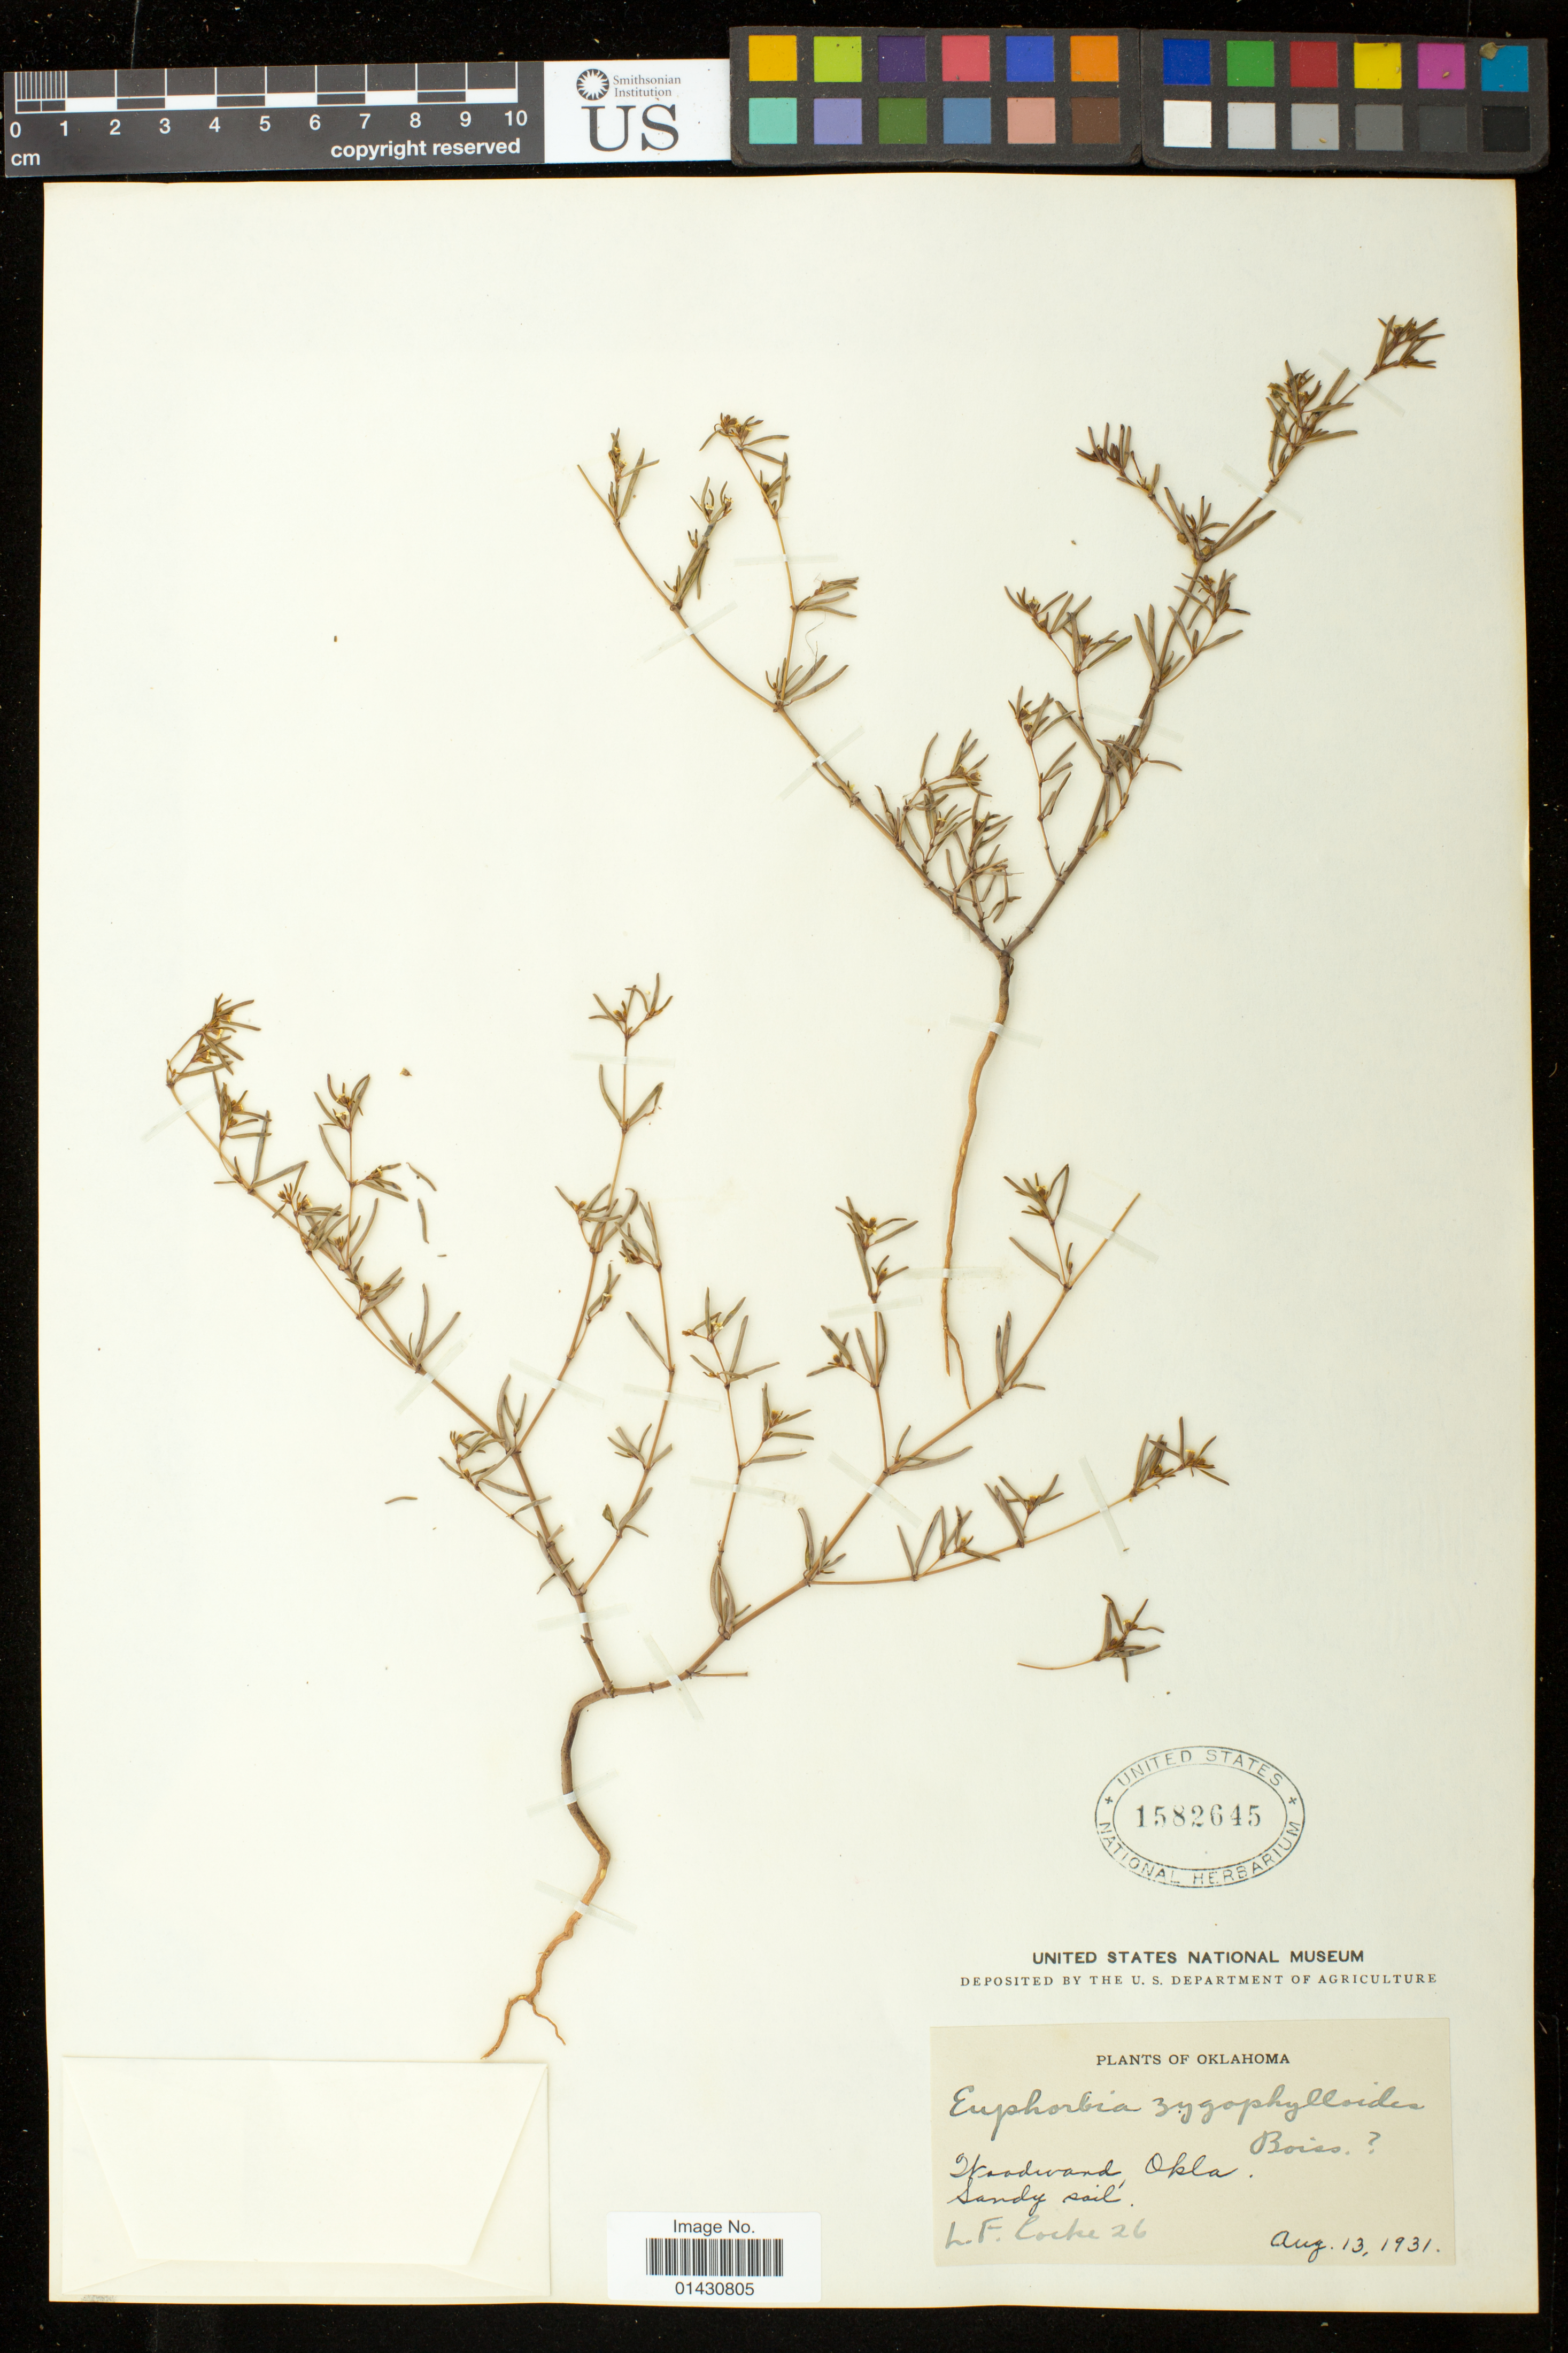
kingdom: Plantae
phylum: Tracheophyta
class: Magnoliopsida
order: Malpighiales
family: Euphorbiaceae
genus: Euphorbia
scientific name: Euphorbia missurica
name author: Raf.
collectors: L. Locke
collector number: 26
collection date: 1931-08-13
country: United States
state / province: Oklahoma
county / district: Woodward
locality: Woodward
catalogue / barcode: US 1582645